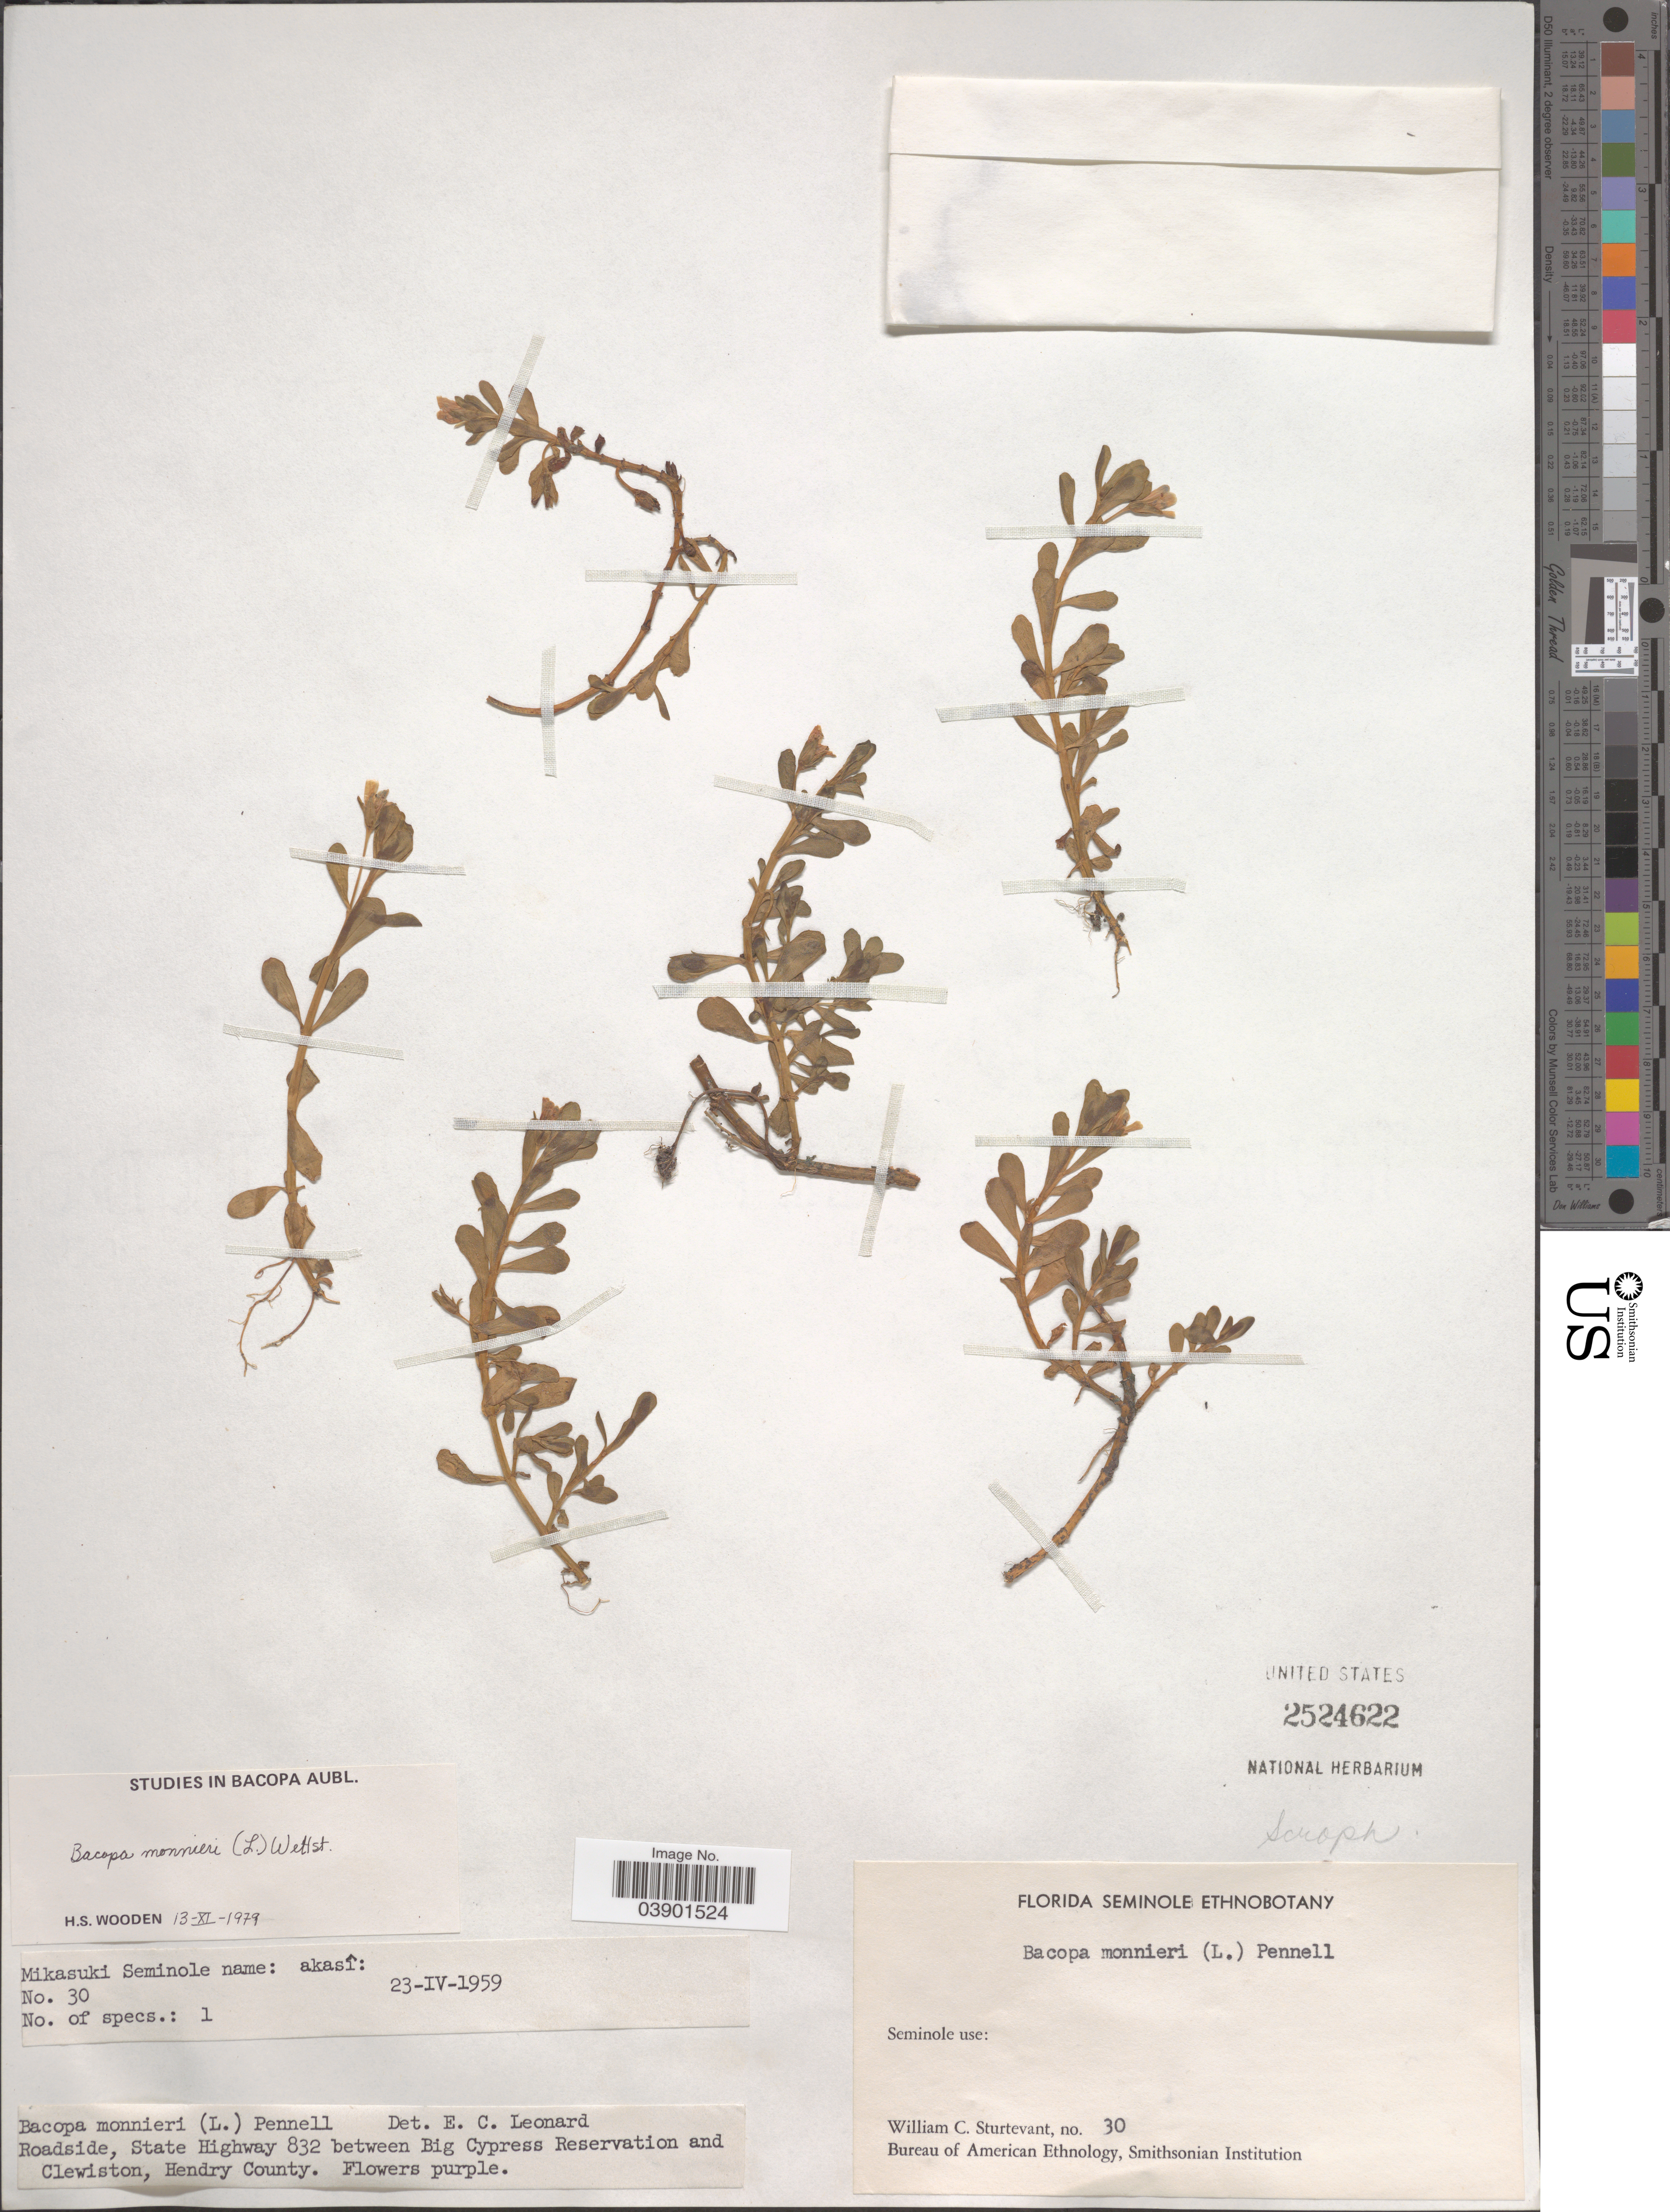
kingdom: Plantae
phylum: Tracheophyta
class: Magnoliopsida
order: Lamiales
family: Plantaginaceae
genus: Bacopa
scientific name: Bacopa monnieri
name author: (L.) Pennell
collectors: W. Sturtevant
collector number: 30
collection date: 1959-04-23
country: United States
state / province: Florida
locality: Roadside, State Highway 832 between Big Cypress Reservation and Clewiston, Hendry County.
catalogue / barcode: US 2524622